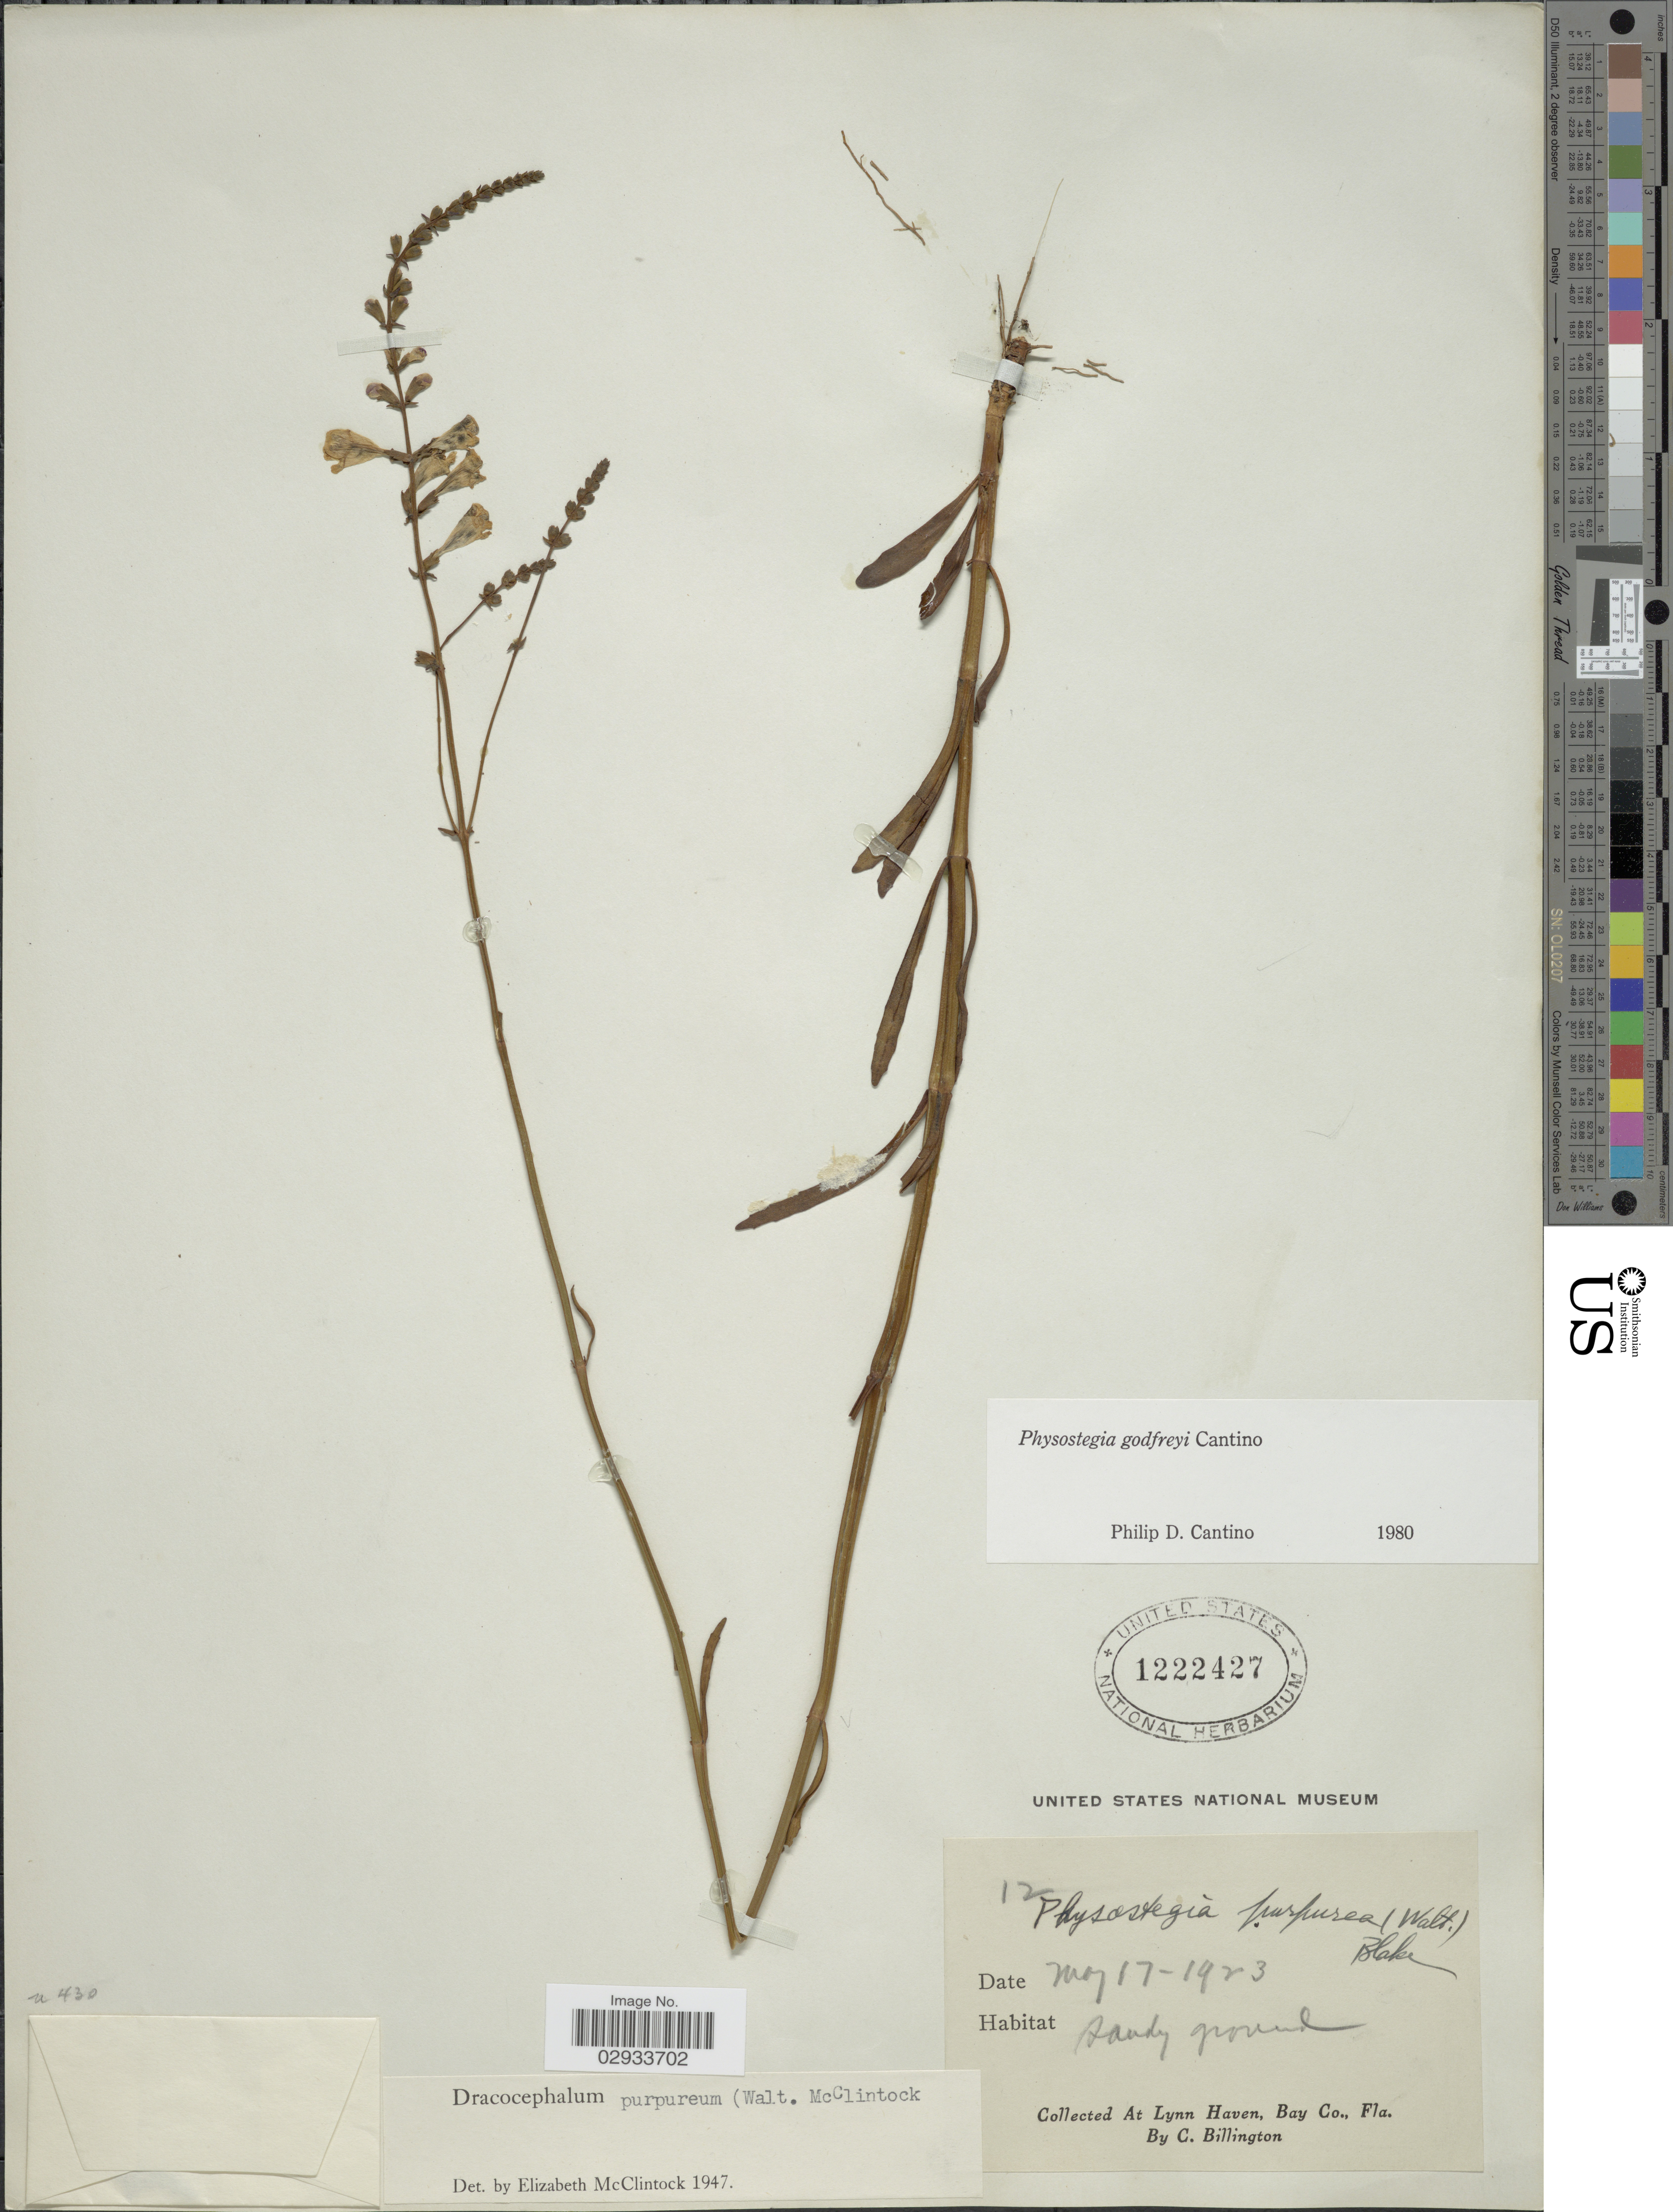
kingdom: Plantae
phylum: Tracheophyta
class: Magnoliopsida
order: Lamiales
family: Lamiaceae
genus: Physostegia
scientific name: Physostegia godfreyi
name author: P.D. Cantino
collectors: C. Billington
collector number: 12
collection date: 1923-05-17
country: United States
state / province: Florida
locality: At Lynn Haven, Bay Co., Fla.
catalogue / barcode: US 1222427